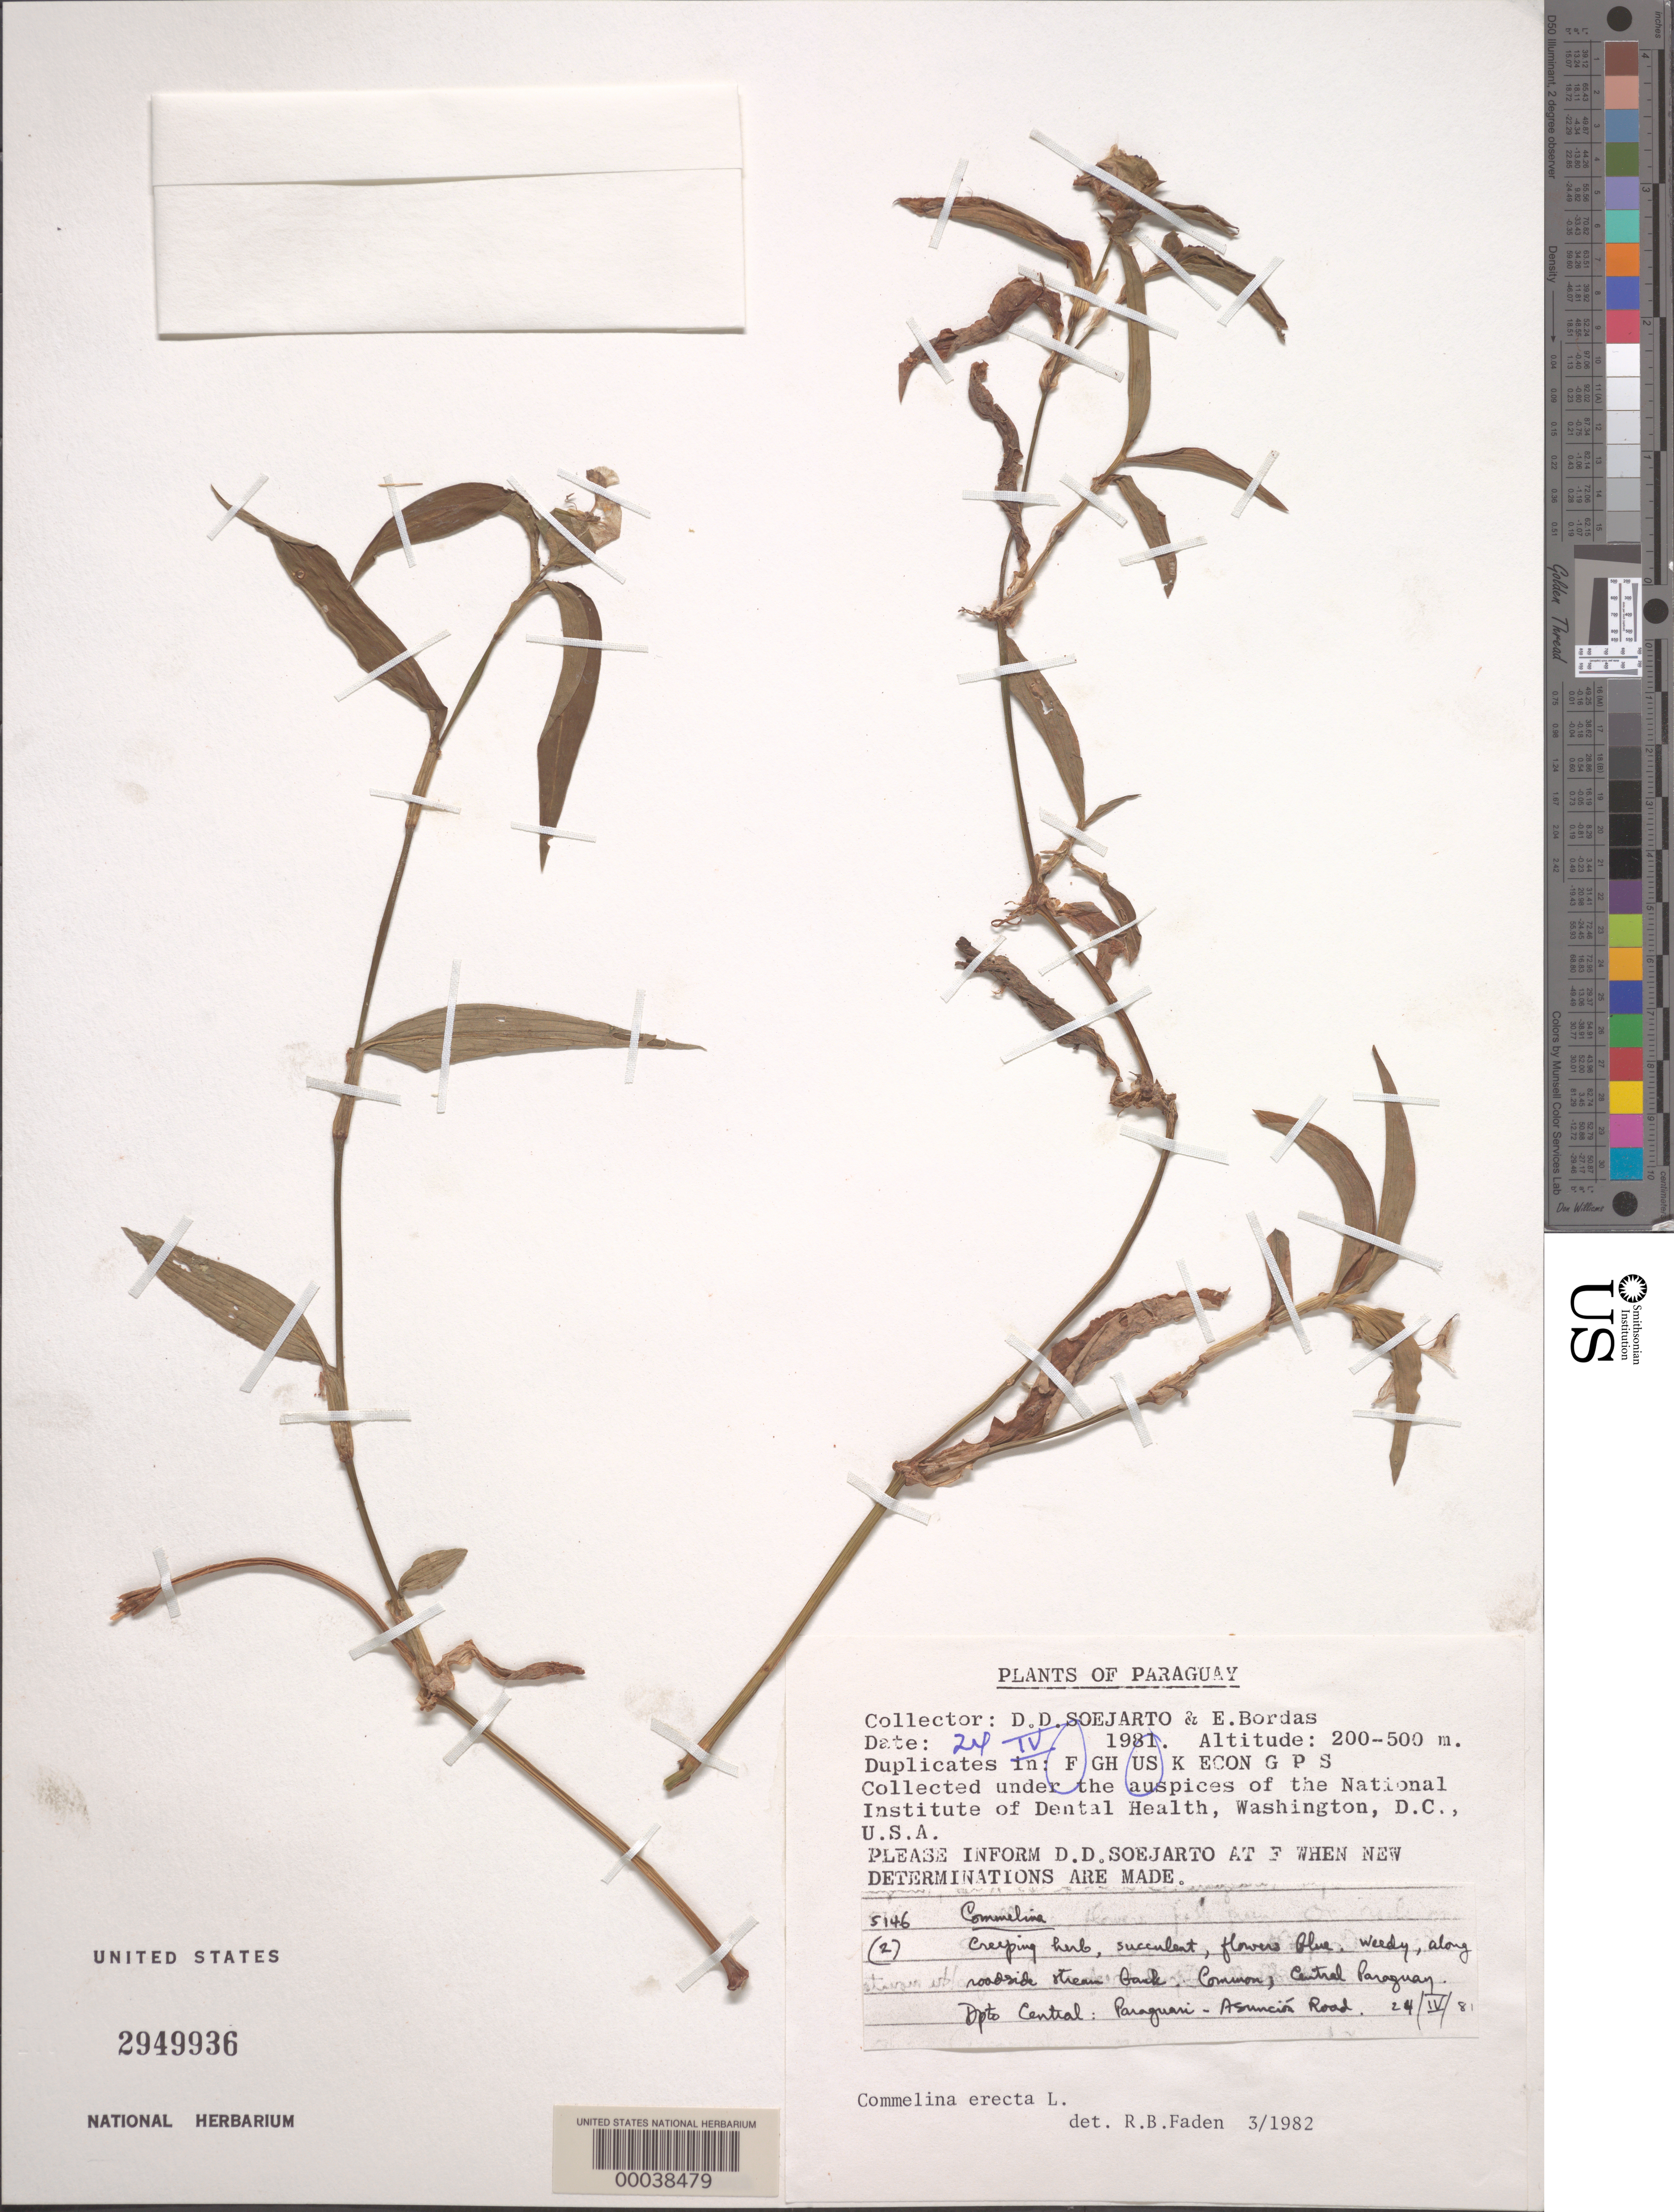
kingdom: Plantae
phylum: Tracheophyta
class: Liliopsida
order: Commelinales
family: Commelinaceae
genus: Commelina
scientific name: Commelina erecta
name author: L.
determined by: Faden, Robert B., (US), Smithsonian Institution - National Museum of Natural History (UNITED STATES)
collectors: D. D. Soejarto & E. Bordas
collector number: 5146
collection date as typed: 24 Apr 1981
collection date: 1981-04-24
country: Paraguay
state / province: Central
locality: Paraguari-asuncion road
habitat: Roadside stream bank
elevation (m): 200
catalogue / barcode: US 2949936